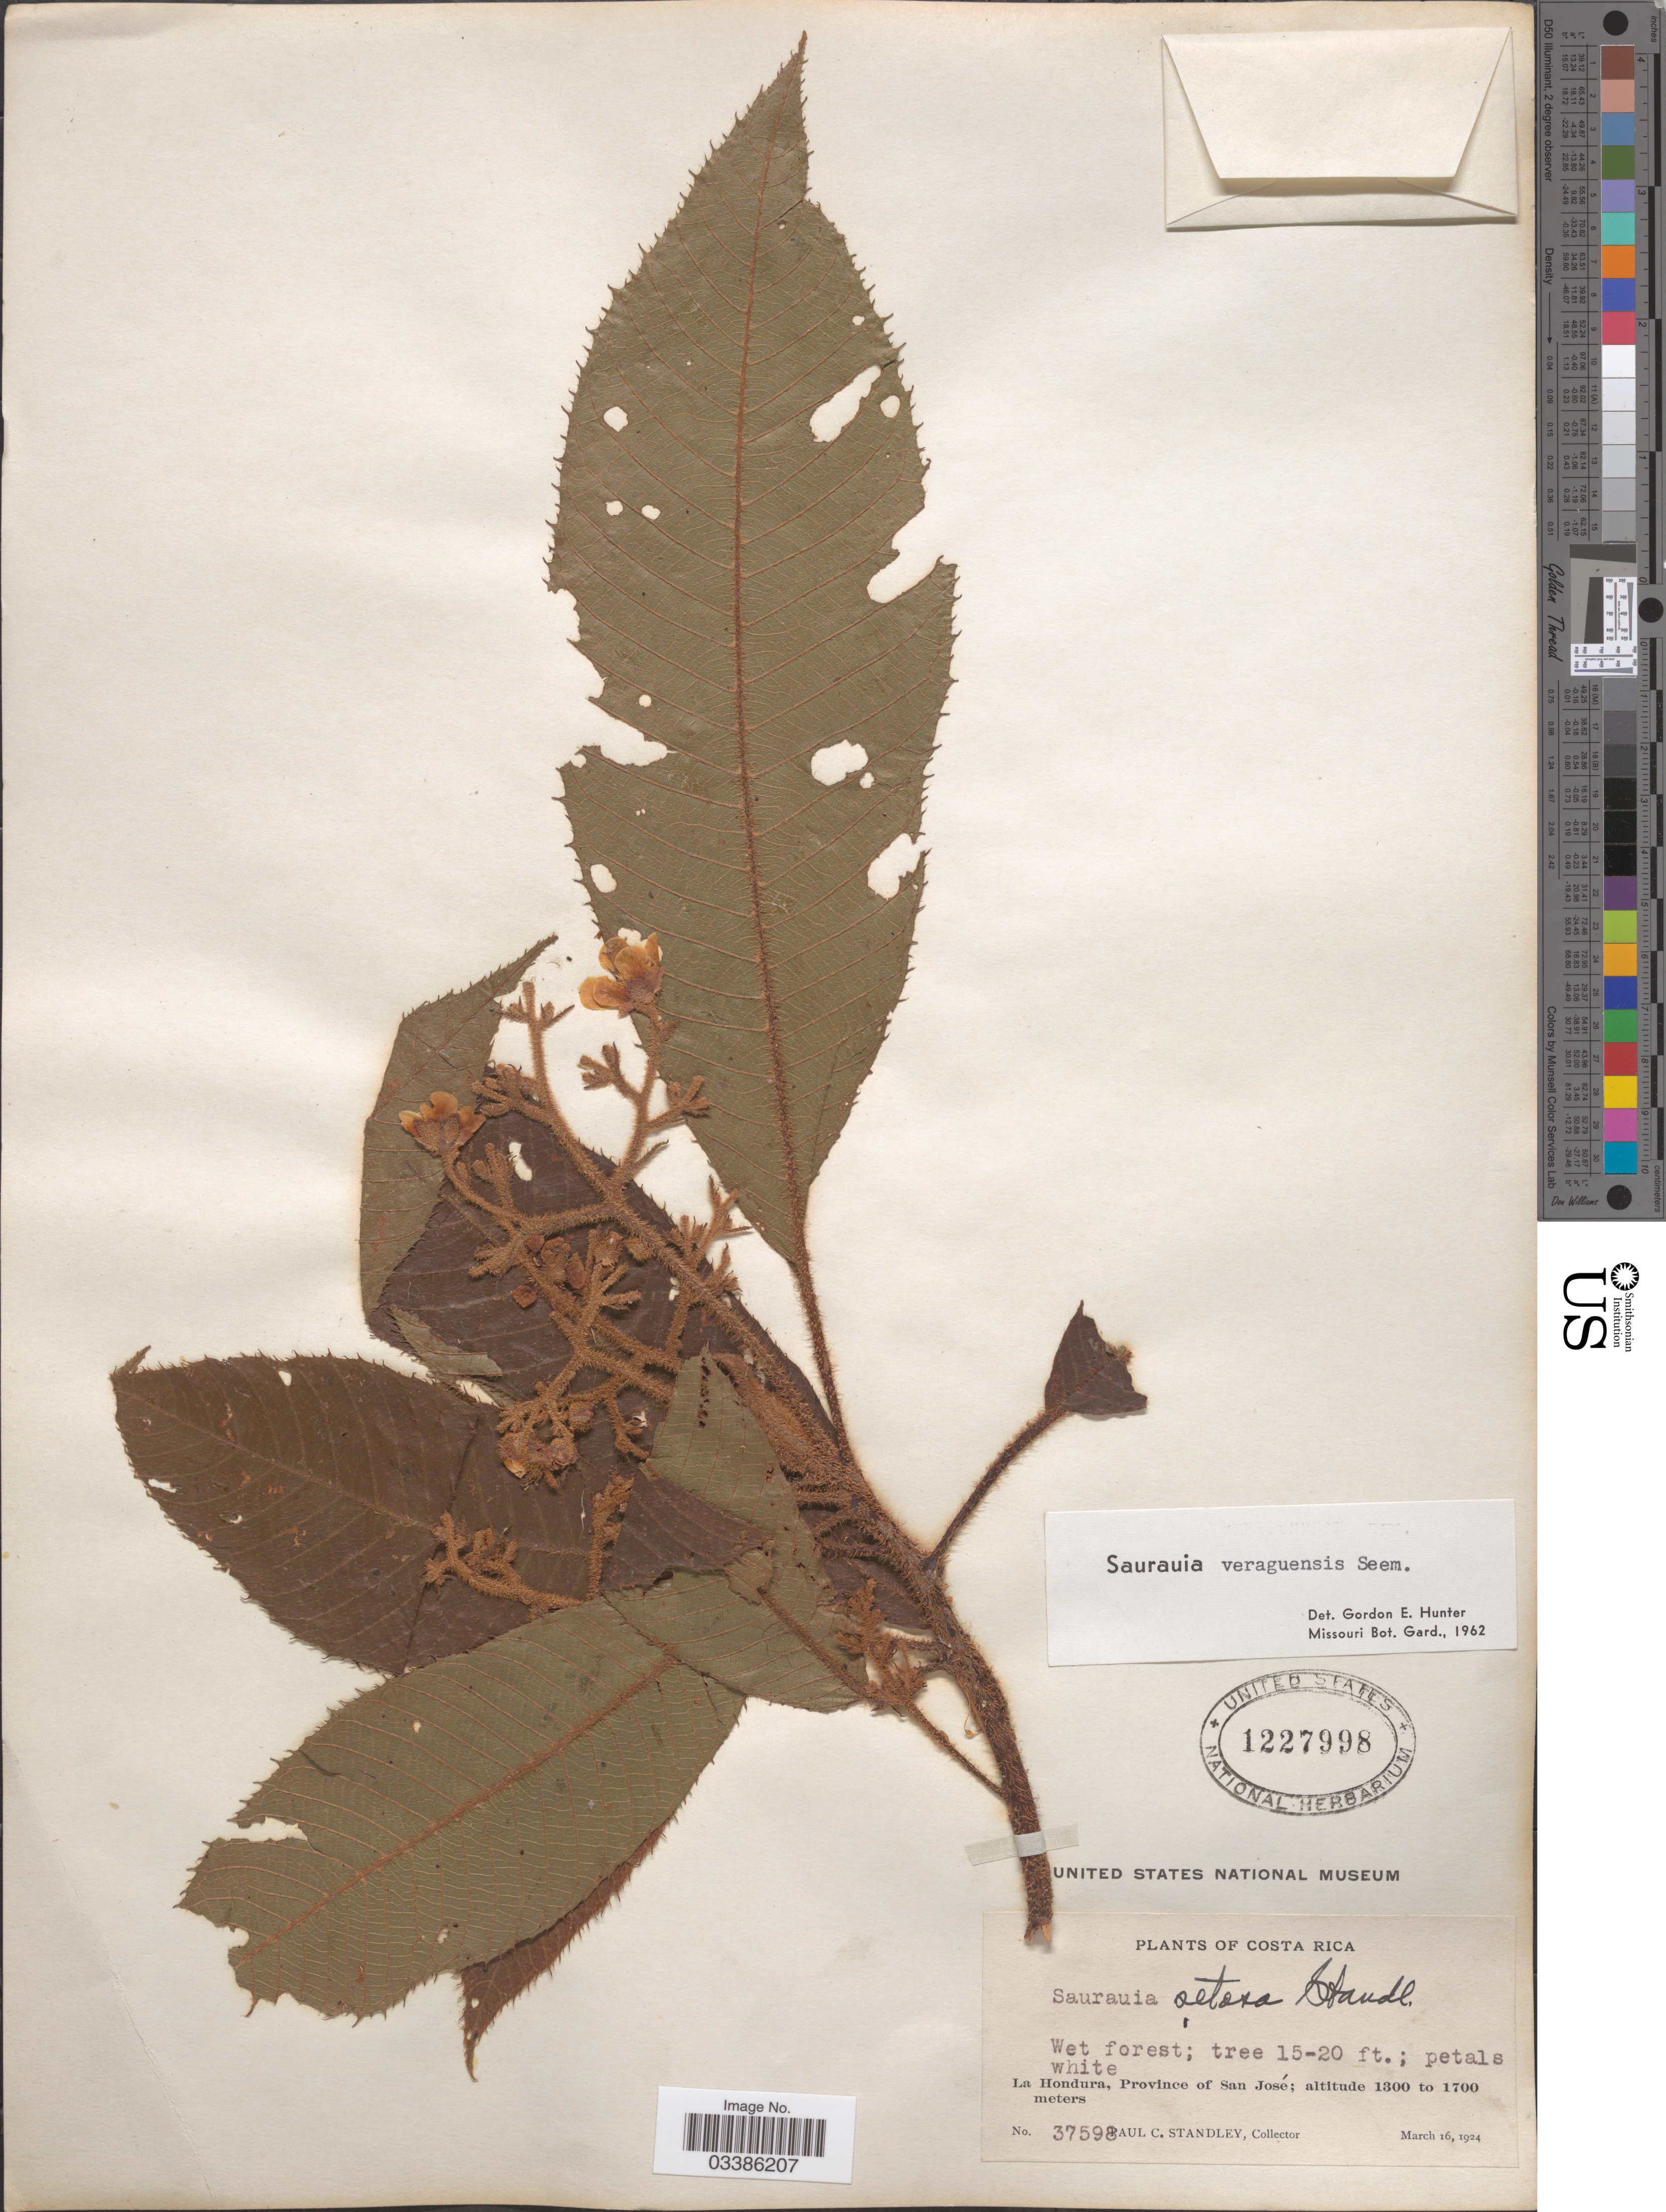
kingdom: Plantae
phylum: Tracheophyta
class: Magnoliopsida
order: Ericales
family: Actinidiaceae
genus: Saurauia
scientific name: Saurauia veraguasensis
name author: Seem.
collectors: P. C. Standley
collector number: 37598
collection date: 1924-03-16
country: Costa Rica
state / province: San José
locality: La Hondura.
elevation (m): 1300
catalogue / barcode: US 1227998